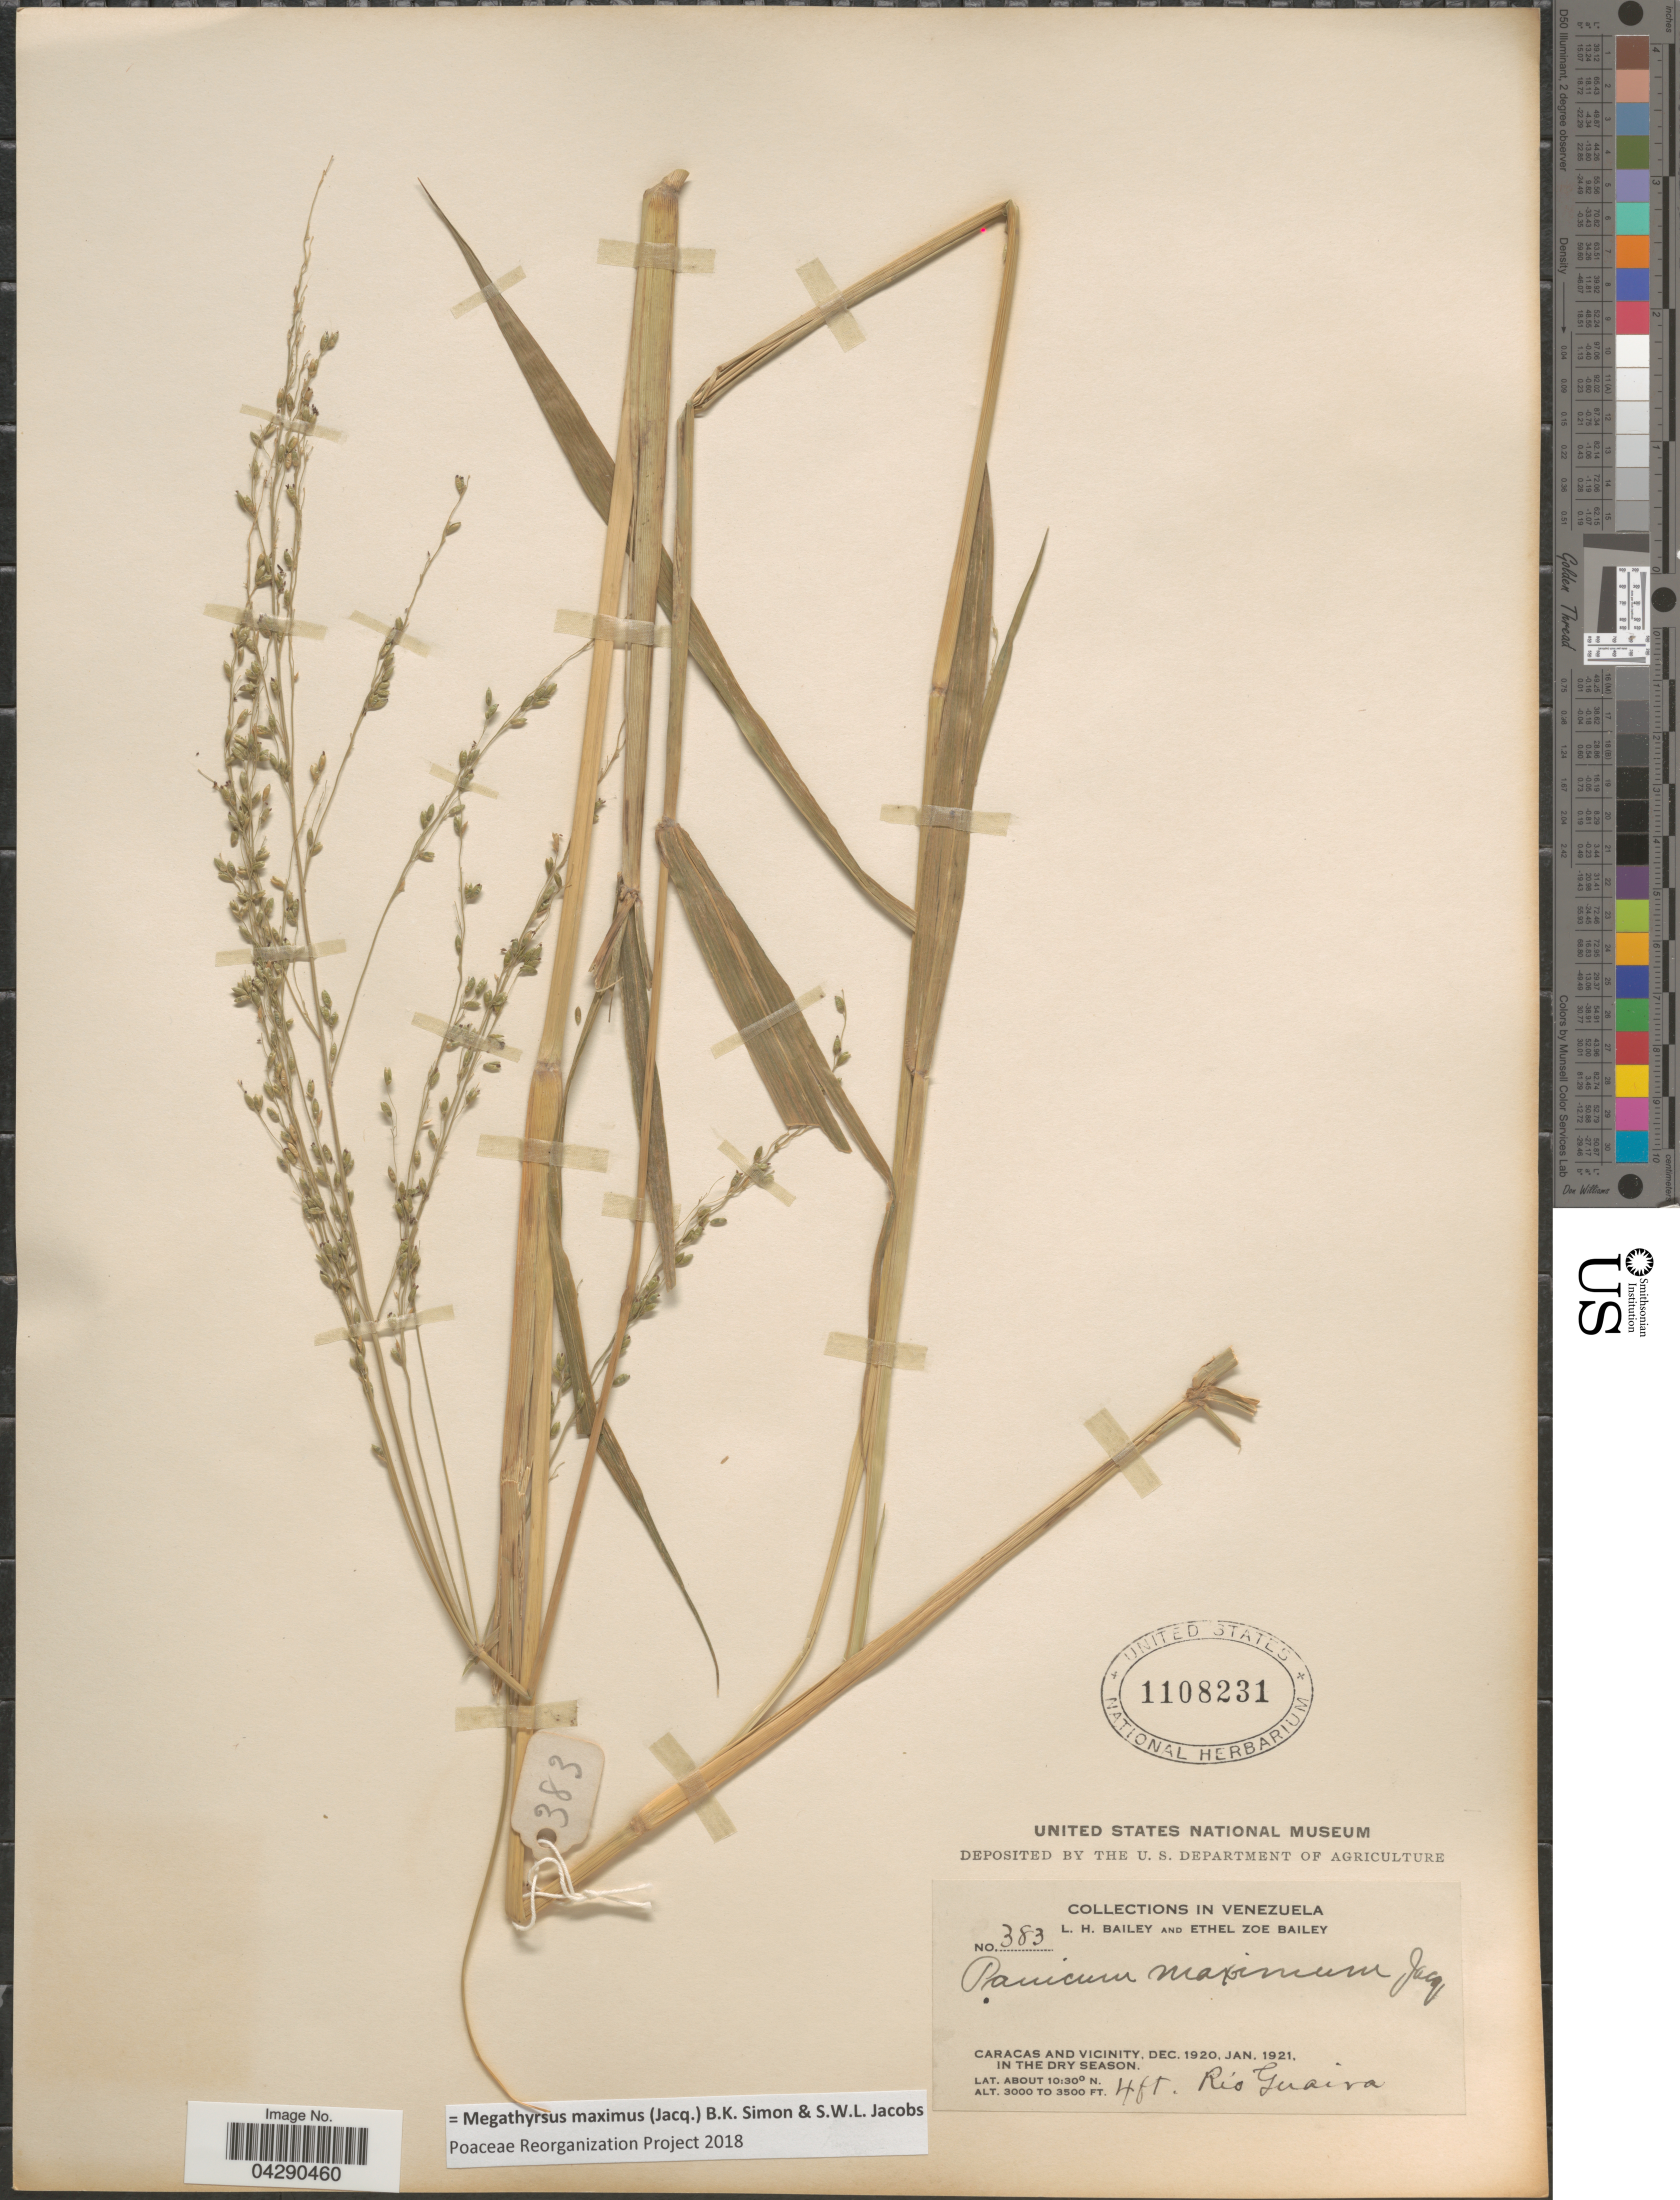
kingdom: Plantae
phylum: Tracheophyta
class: Liliopsida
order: Poales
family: Poaceae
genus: Megathyrsus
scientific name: Megathyrsus maximus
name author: (Jacq.) B.K. Simon & S.W.L. Jacobs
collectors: L. H. Bailey & E. Z. Bailey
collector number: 383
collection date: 1920-12/1921-01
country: Venezuela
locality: Caracas and Vicinity. Rio Guaira.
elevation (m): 914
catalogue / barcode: US 1108231